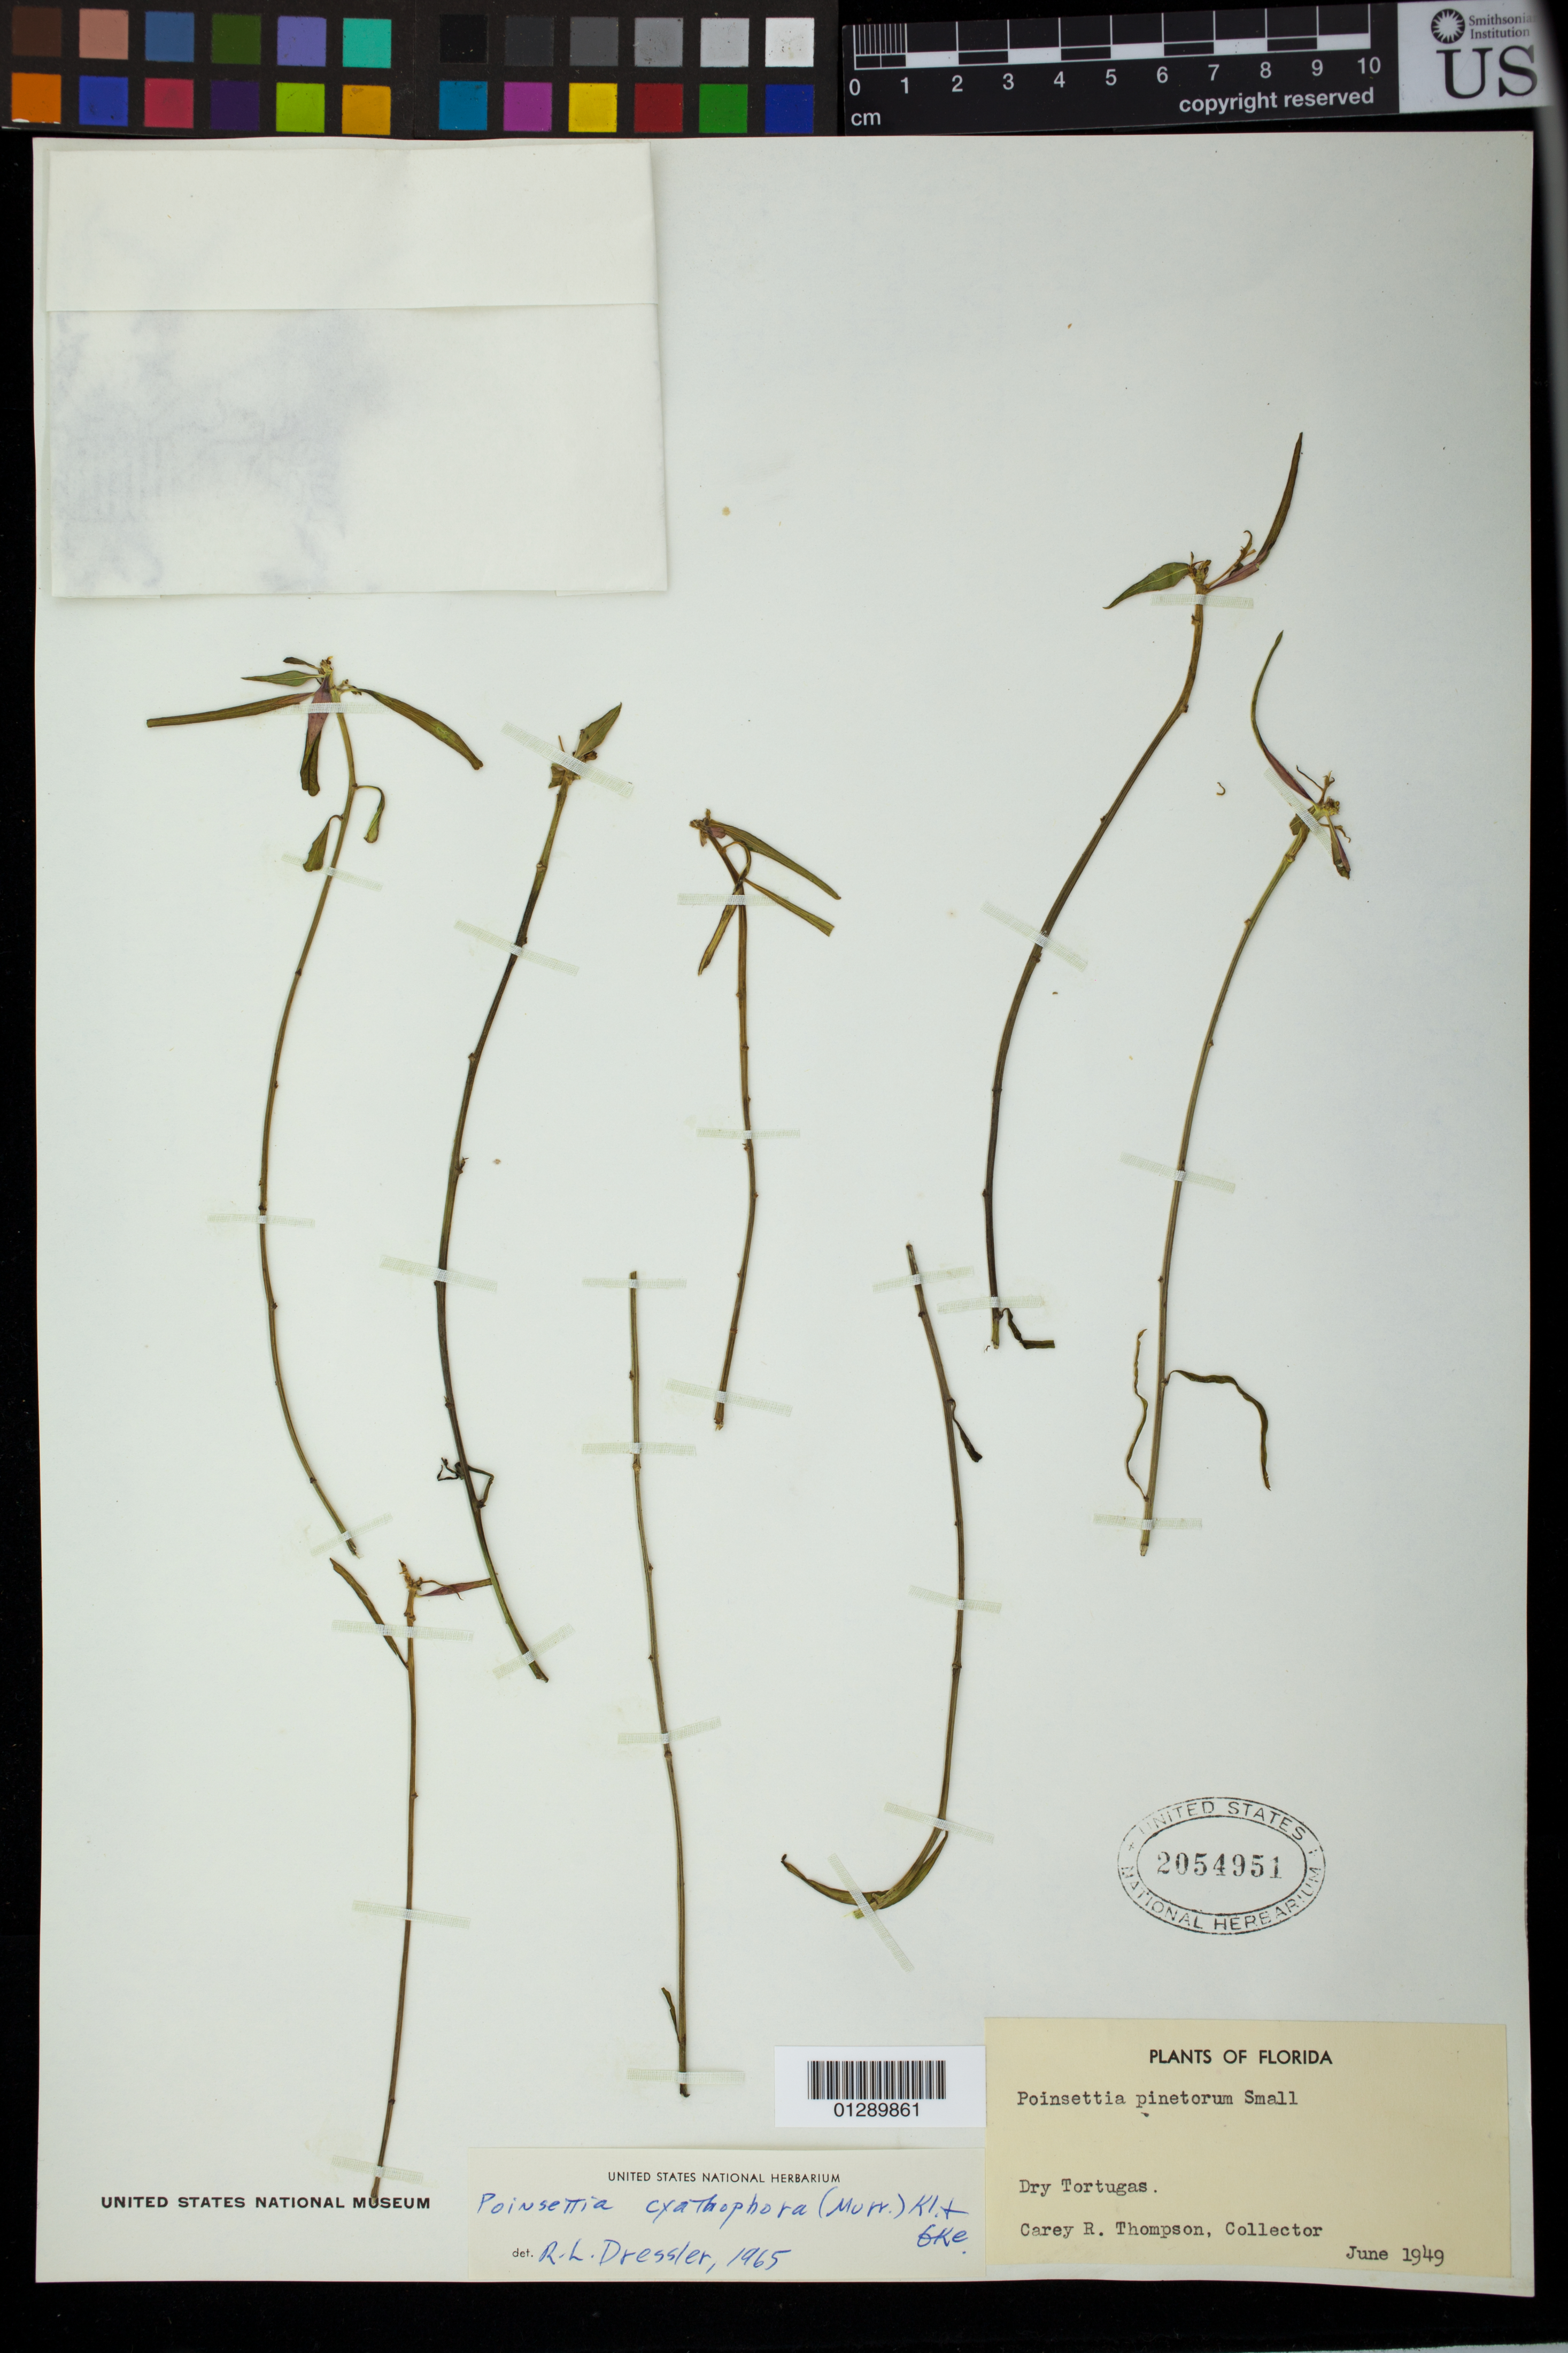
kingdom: Plantae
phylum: Tracheophyta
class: Magnoliopsida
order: Malpighiales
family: Euphorbiaceae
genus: Euphorbia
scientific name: Euphorbia heterophylla var. cyathophora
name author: (Murr.) Griseb.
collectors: C. R. Thompson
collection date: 1949-06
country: United States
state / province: Florida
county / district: Monroe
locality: Dry Tortugas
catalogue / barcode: US 2054951